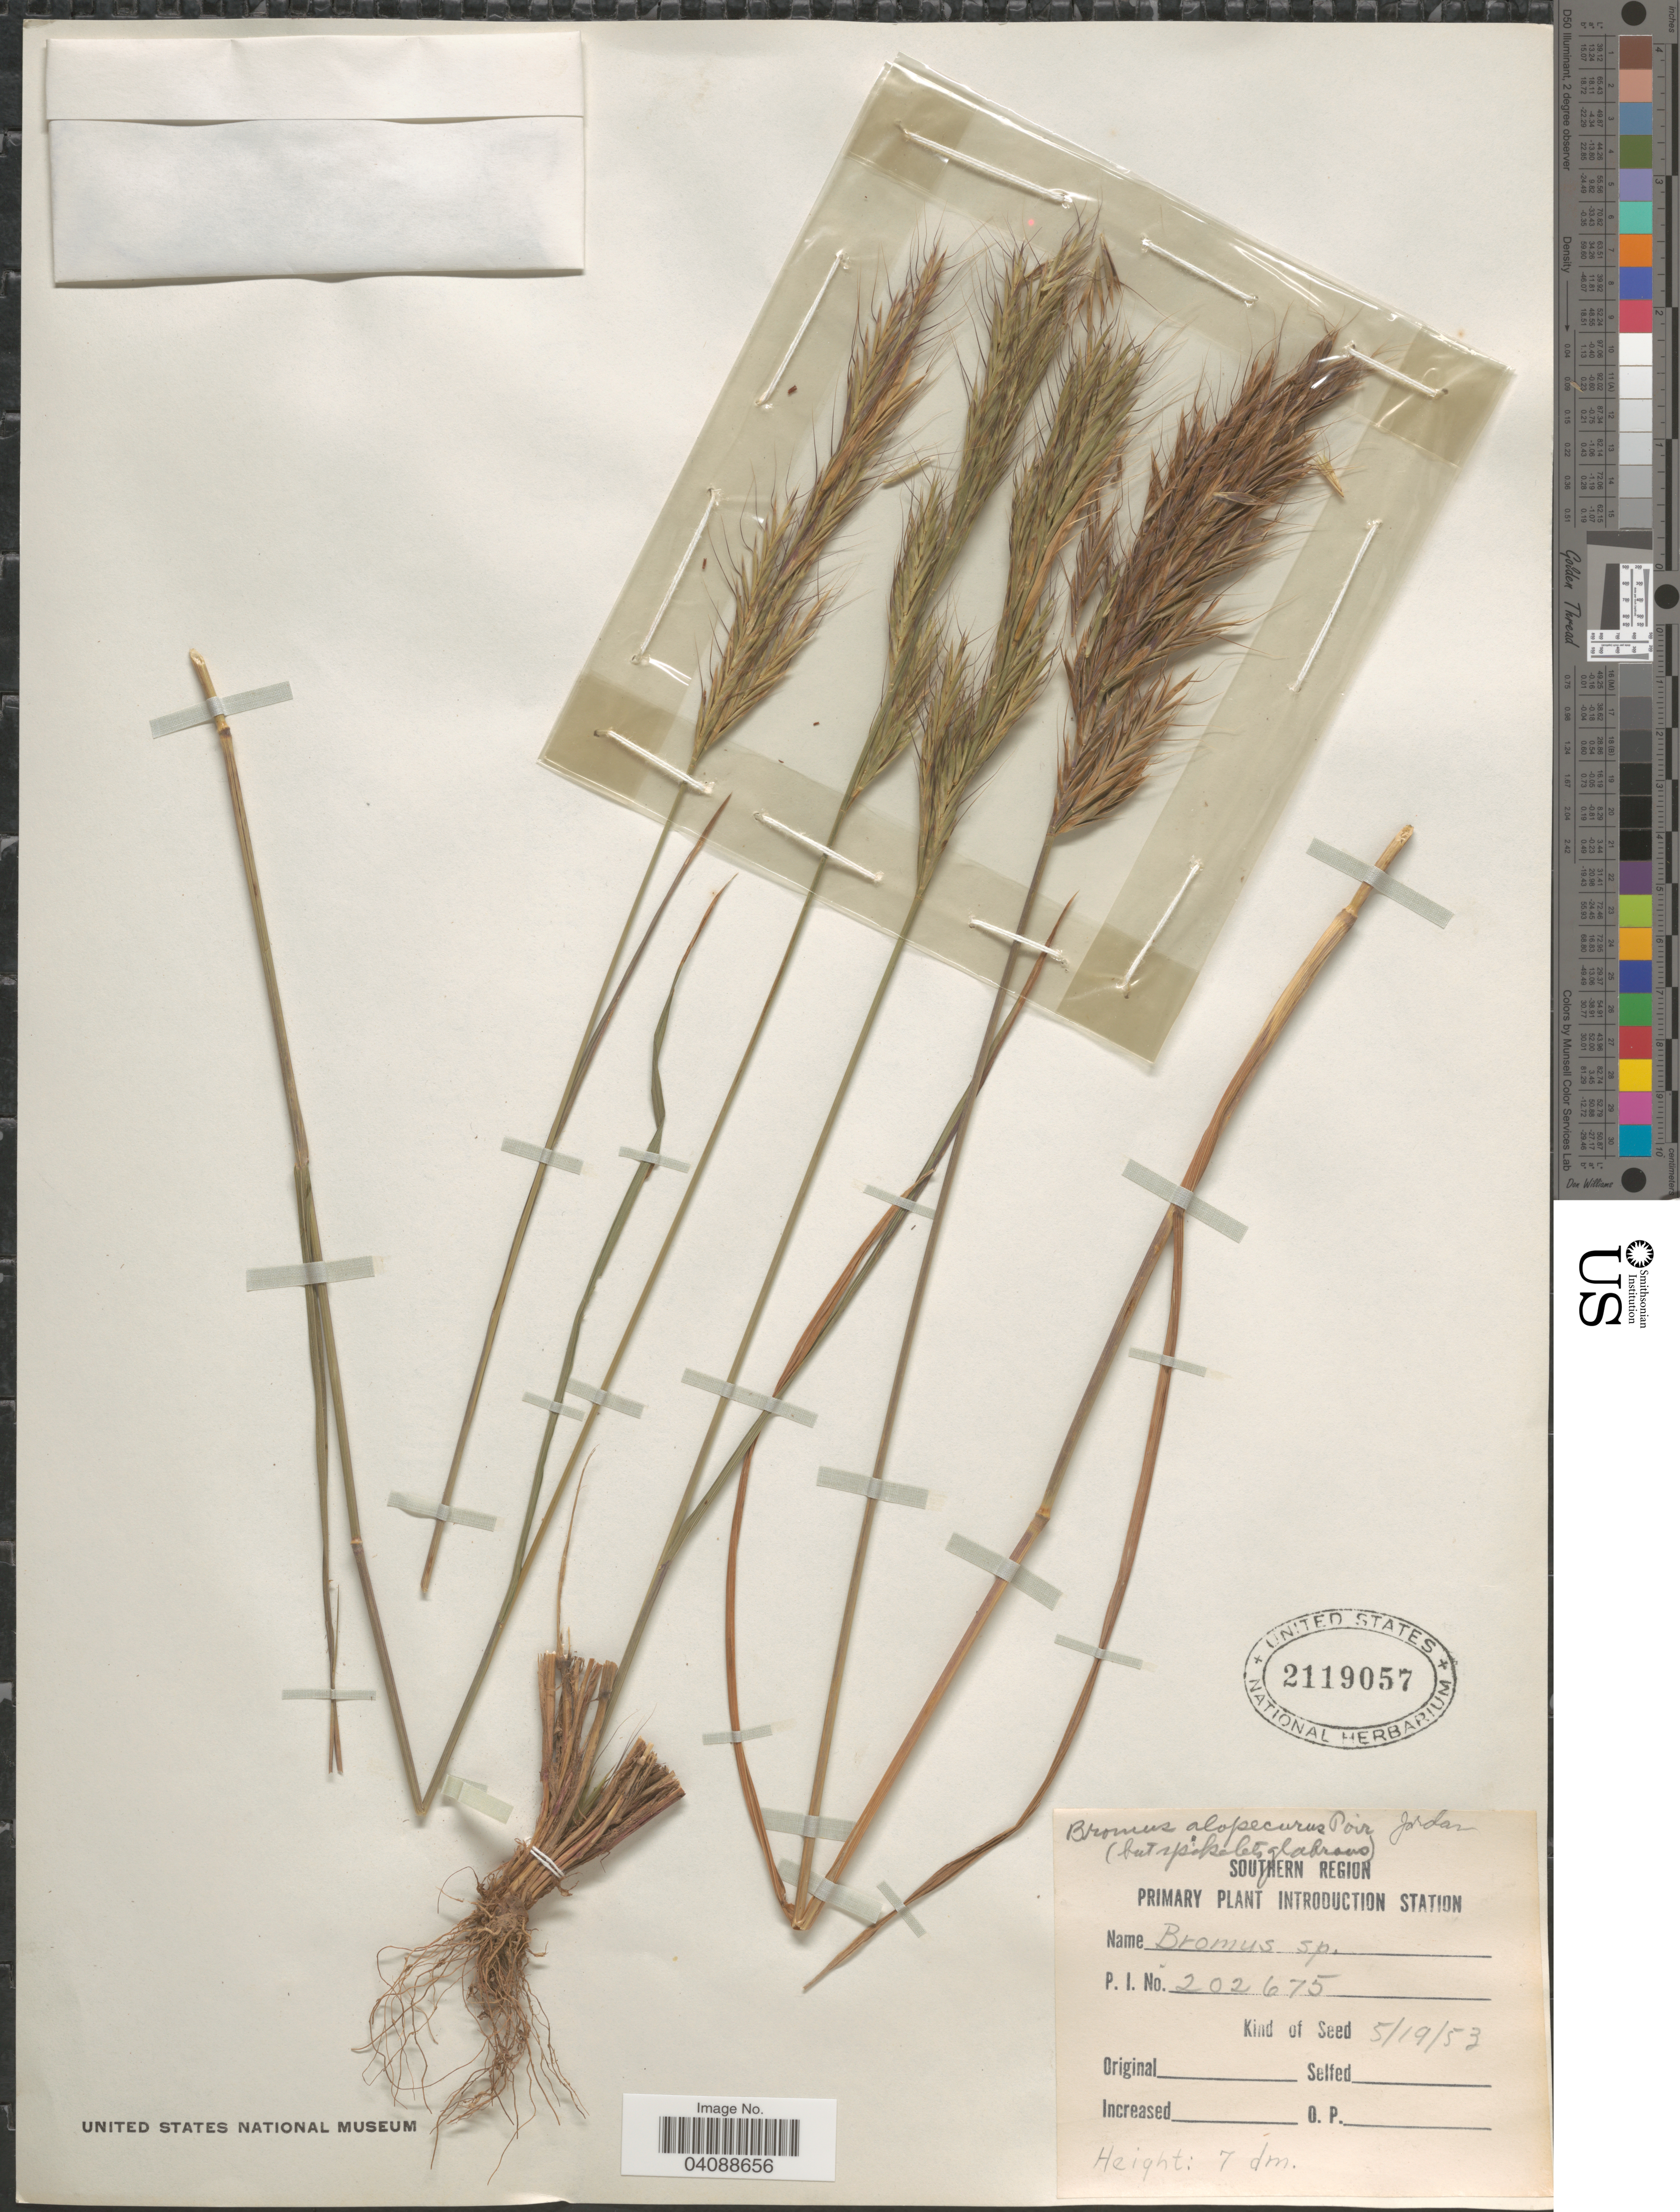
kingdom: Plantae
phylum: Tracheophyta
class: Liliopsida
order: Poales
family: Poaceae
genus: Bromus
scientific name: Bromus alopecuros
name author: Poir.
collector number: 202675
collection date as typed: Transcribed d/m/y: 19/5/53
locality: Southern Region.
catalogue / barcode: US 2119057